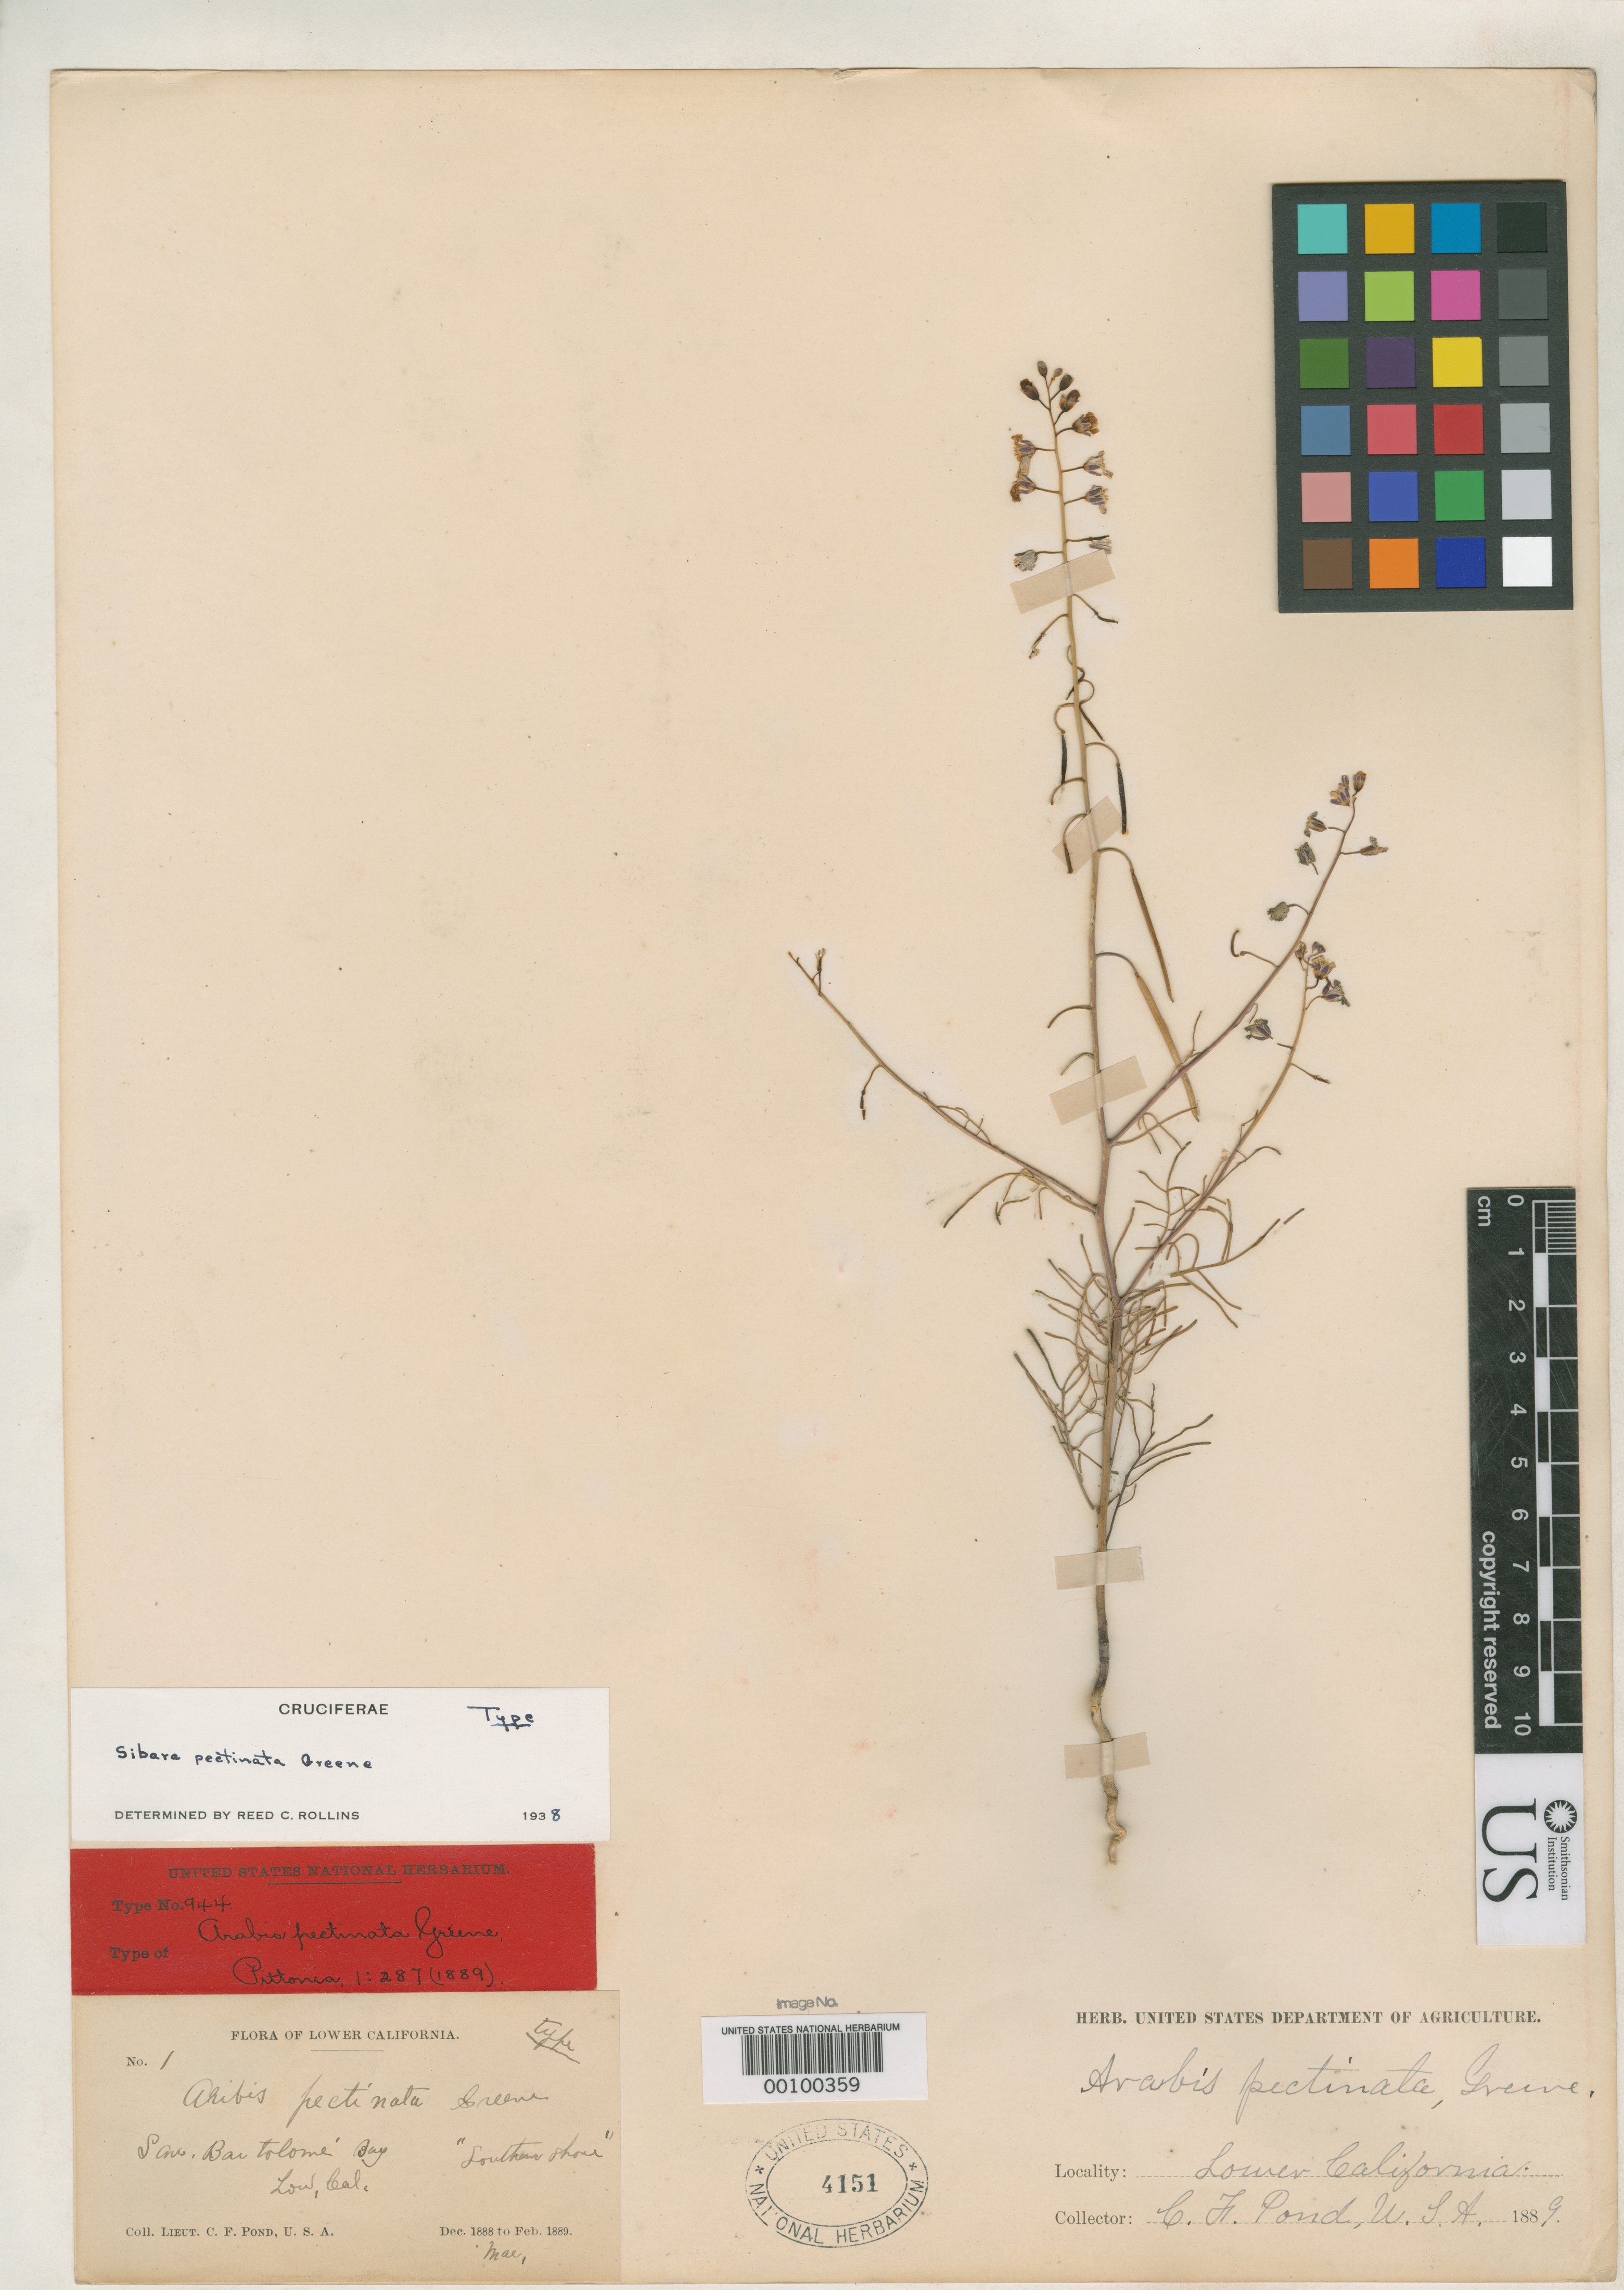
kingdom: Plantae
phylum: Tracheophyta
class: Magnoliopsida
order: Brassicales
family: Brassicaceae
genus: Arabis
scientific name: Arabis pectinata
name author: Greene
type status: Isotype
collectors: C. Pond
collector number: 1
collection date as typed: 1888 to -- --- 1889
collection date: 1888/1889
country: Mexico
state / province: Baja California Sur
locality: San Bartolome Bay.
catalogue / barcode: US 4151